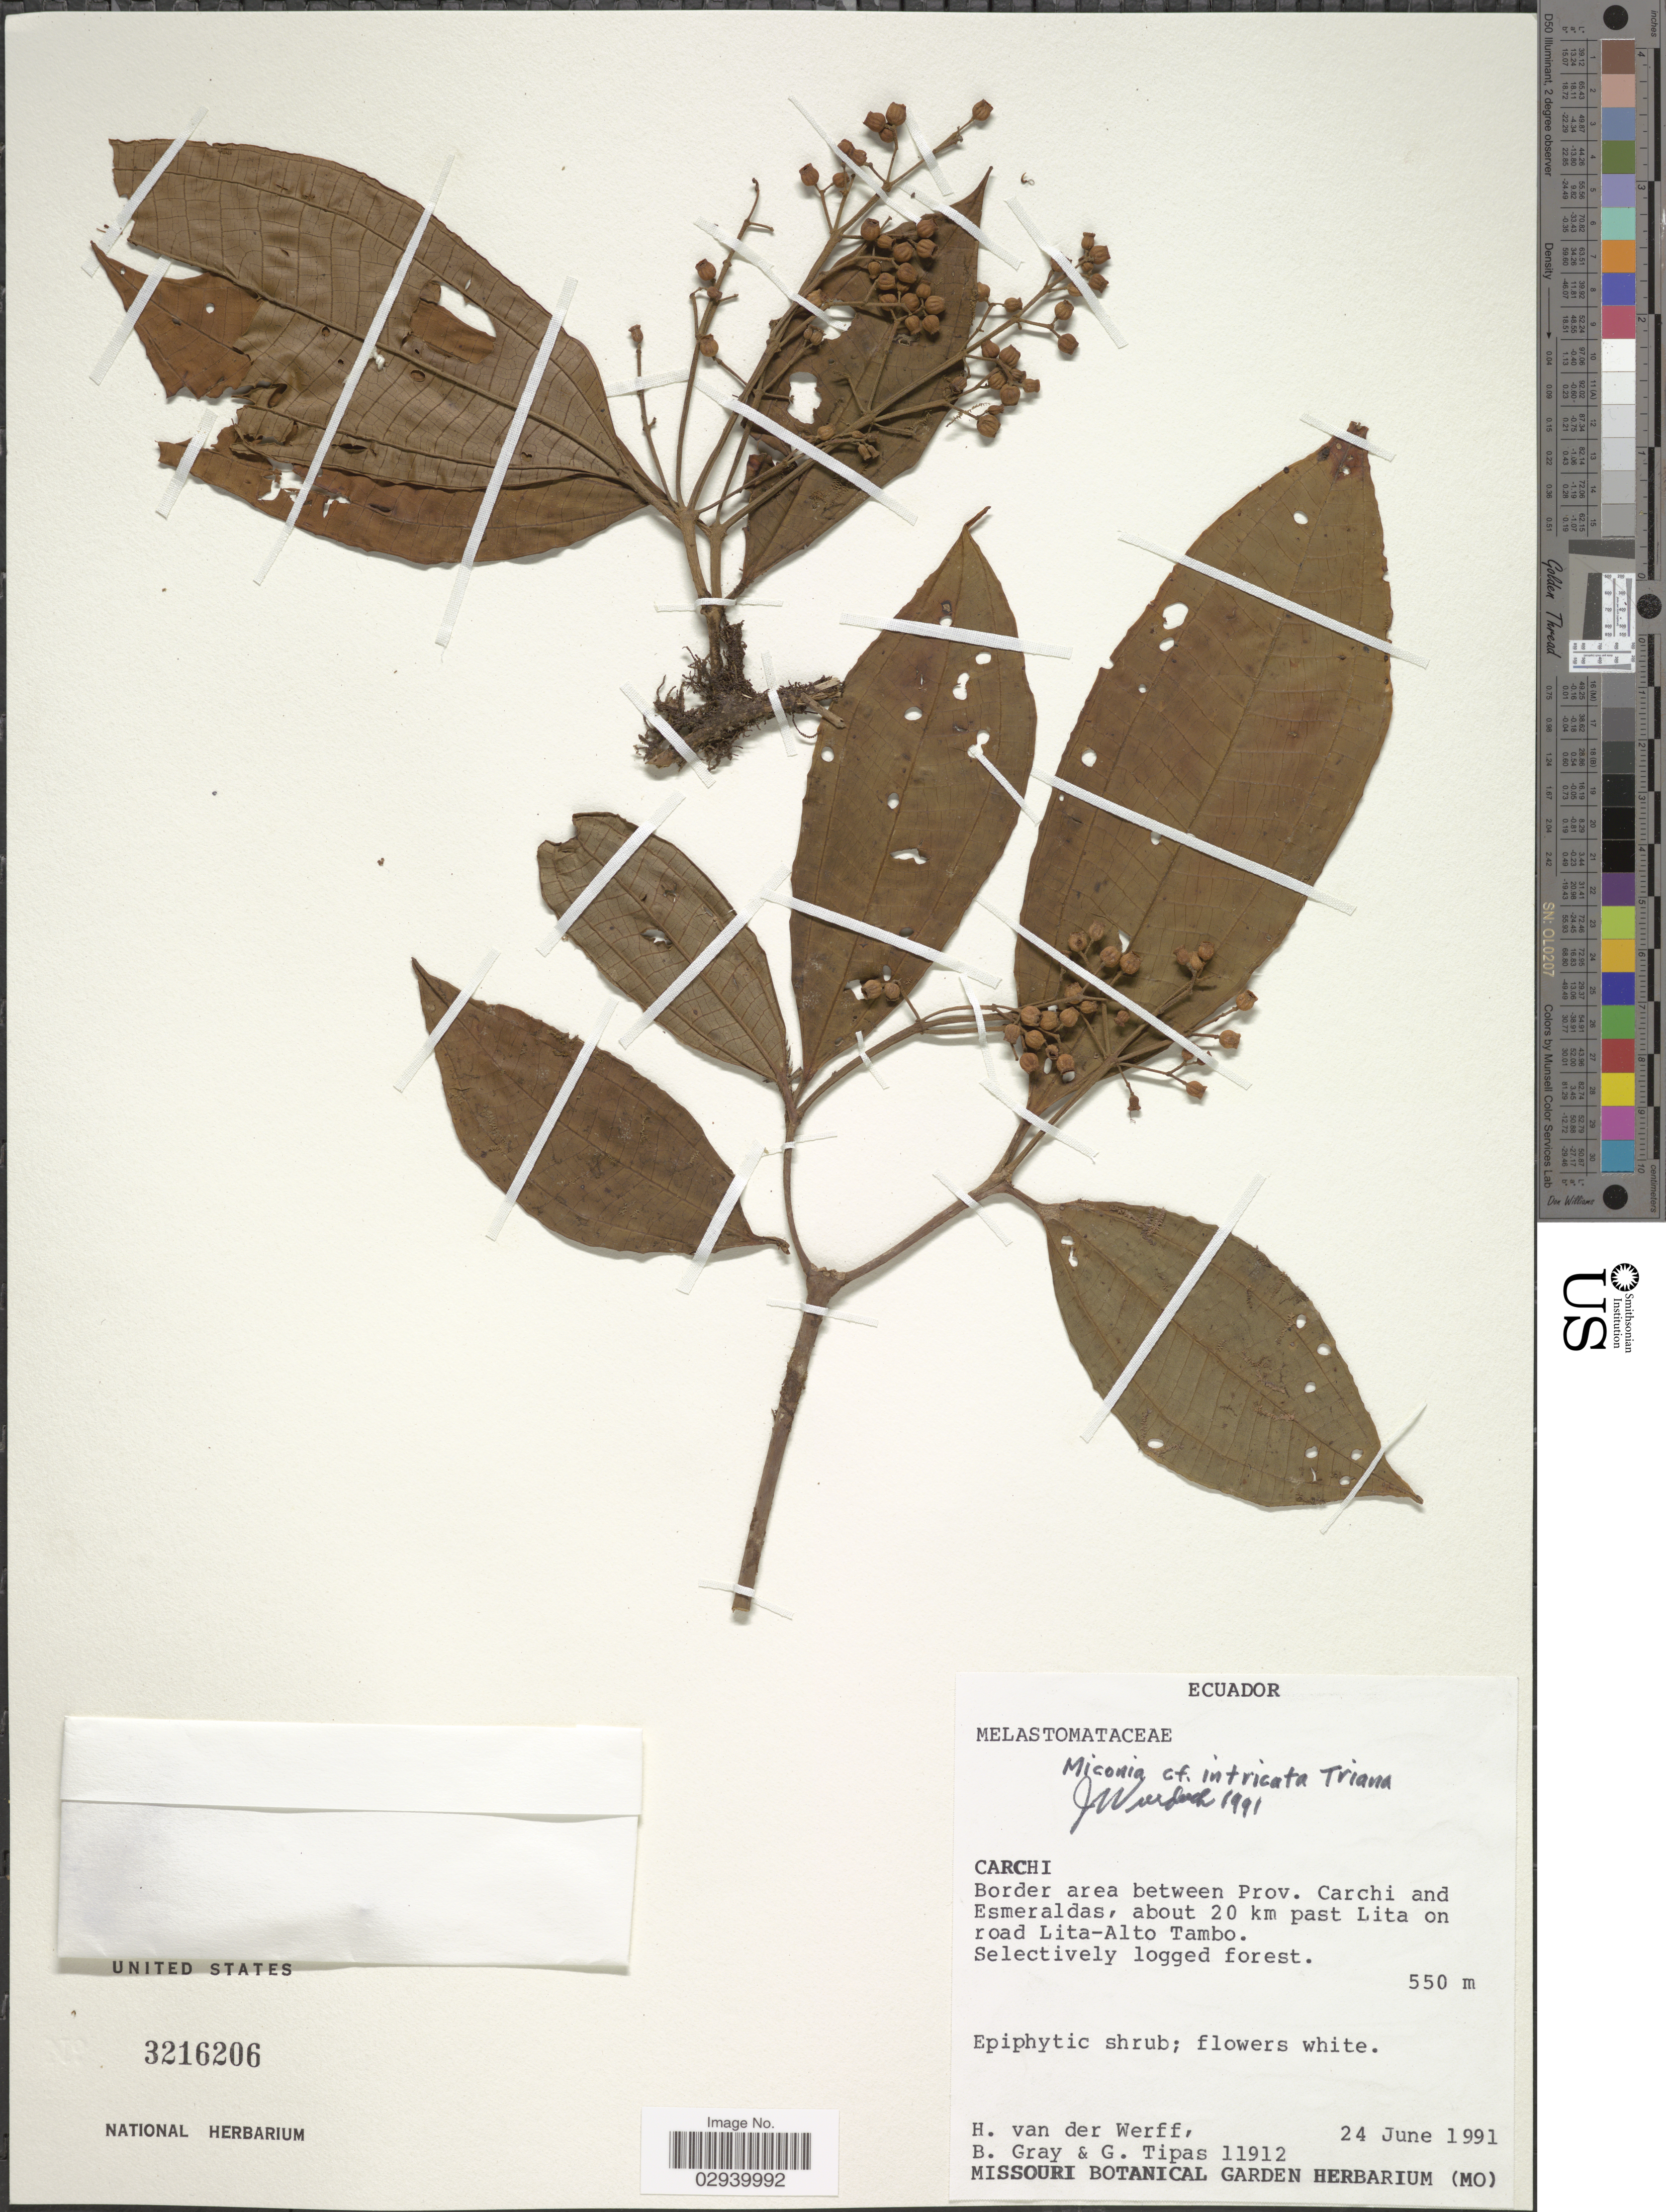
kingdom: Plantae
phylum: Tracheophyta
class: Magnoliopsida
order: Myrtales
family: Melastomataceae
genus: Miconia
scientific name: Miconia intricata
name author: Triana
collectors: H. van der Werff, B. Gray & G. Tipas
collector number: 11912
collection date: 1991-06-24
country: Ecuador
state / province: Carchi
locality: Border area between Prov. Carchi and Esmeraldas, about 20 km past Lita on road Lita-Alto Tambo.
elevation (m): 550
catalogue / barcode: US 3216206